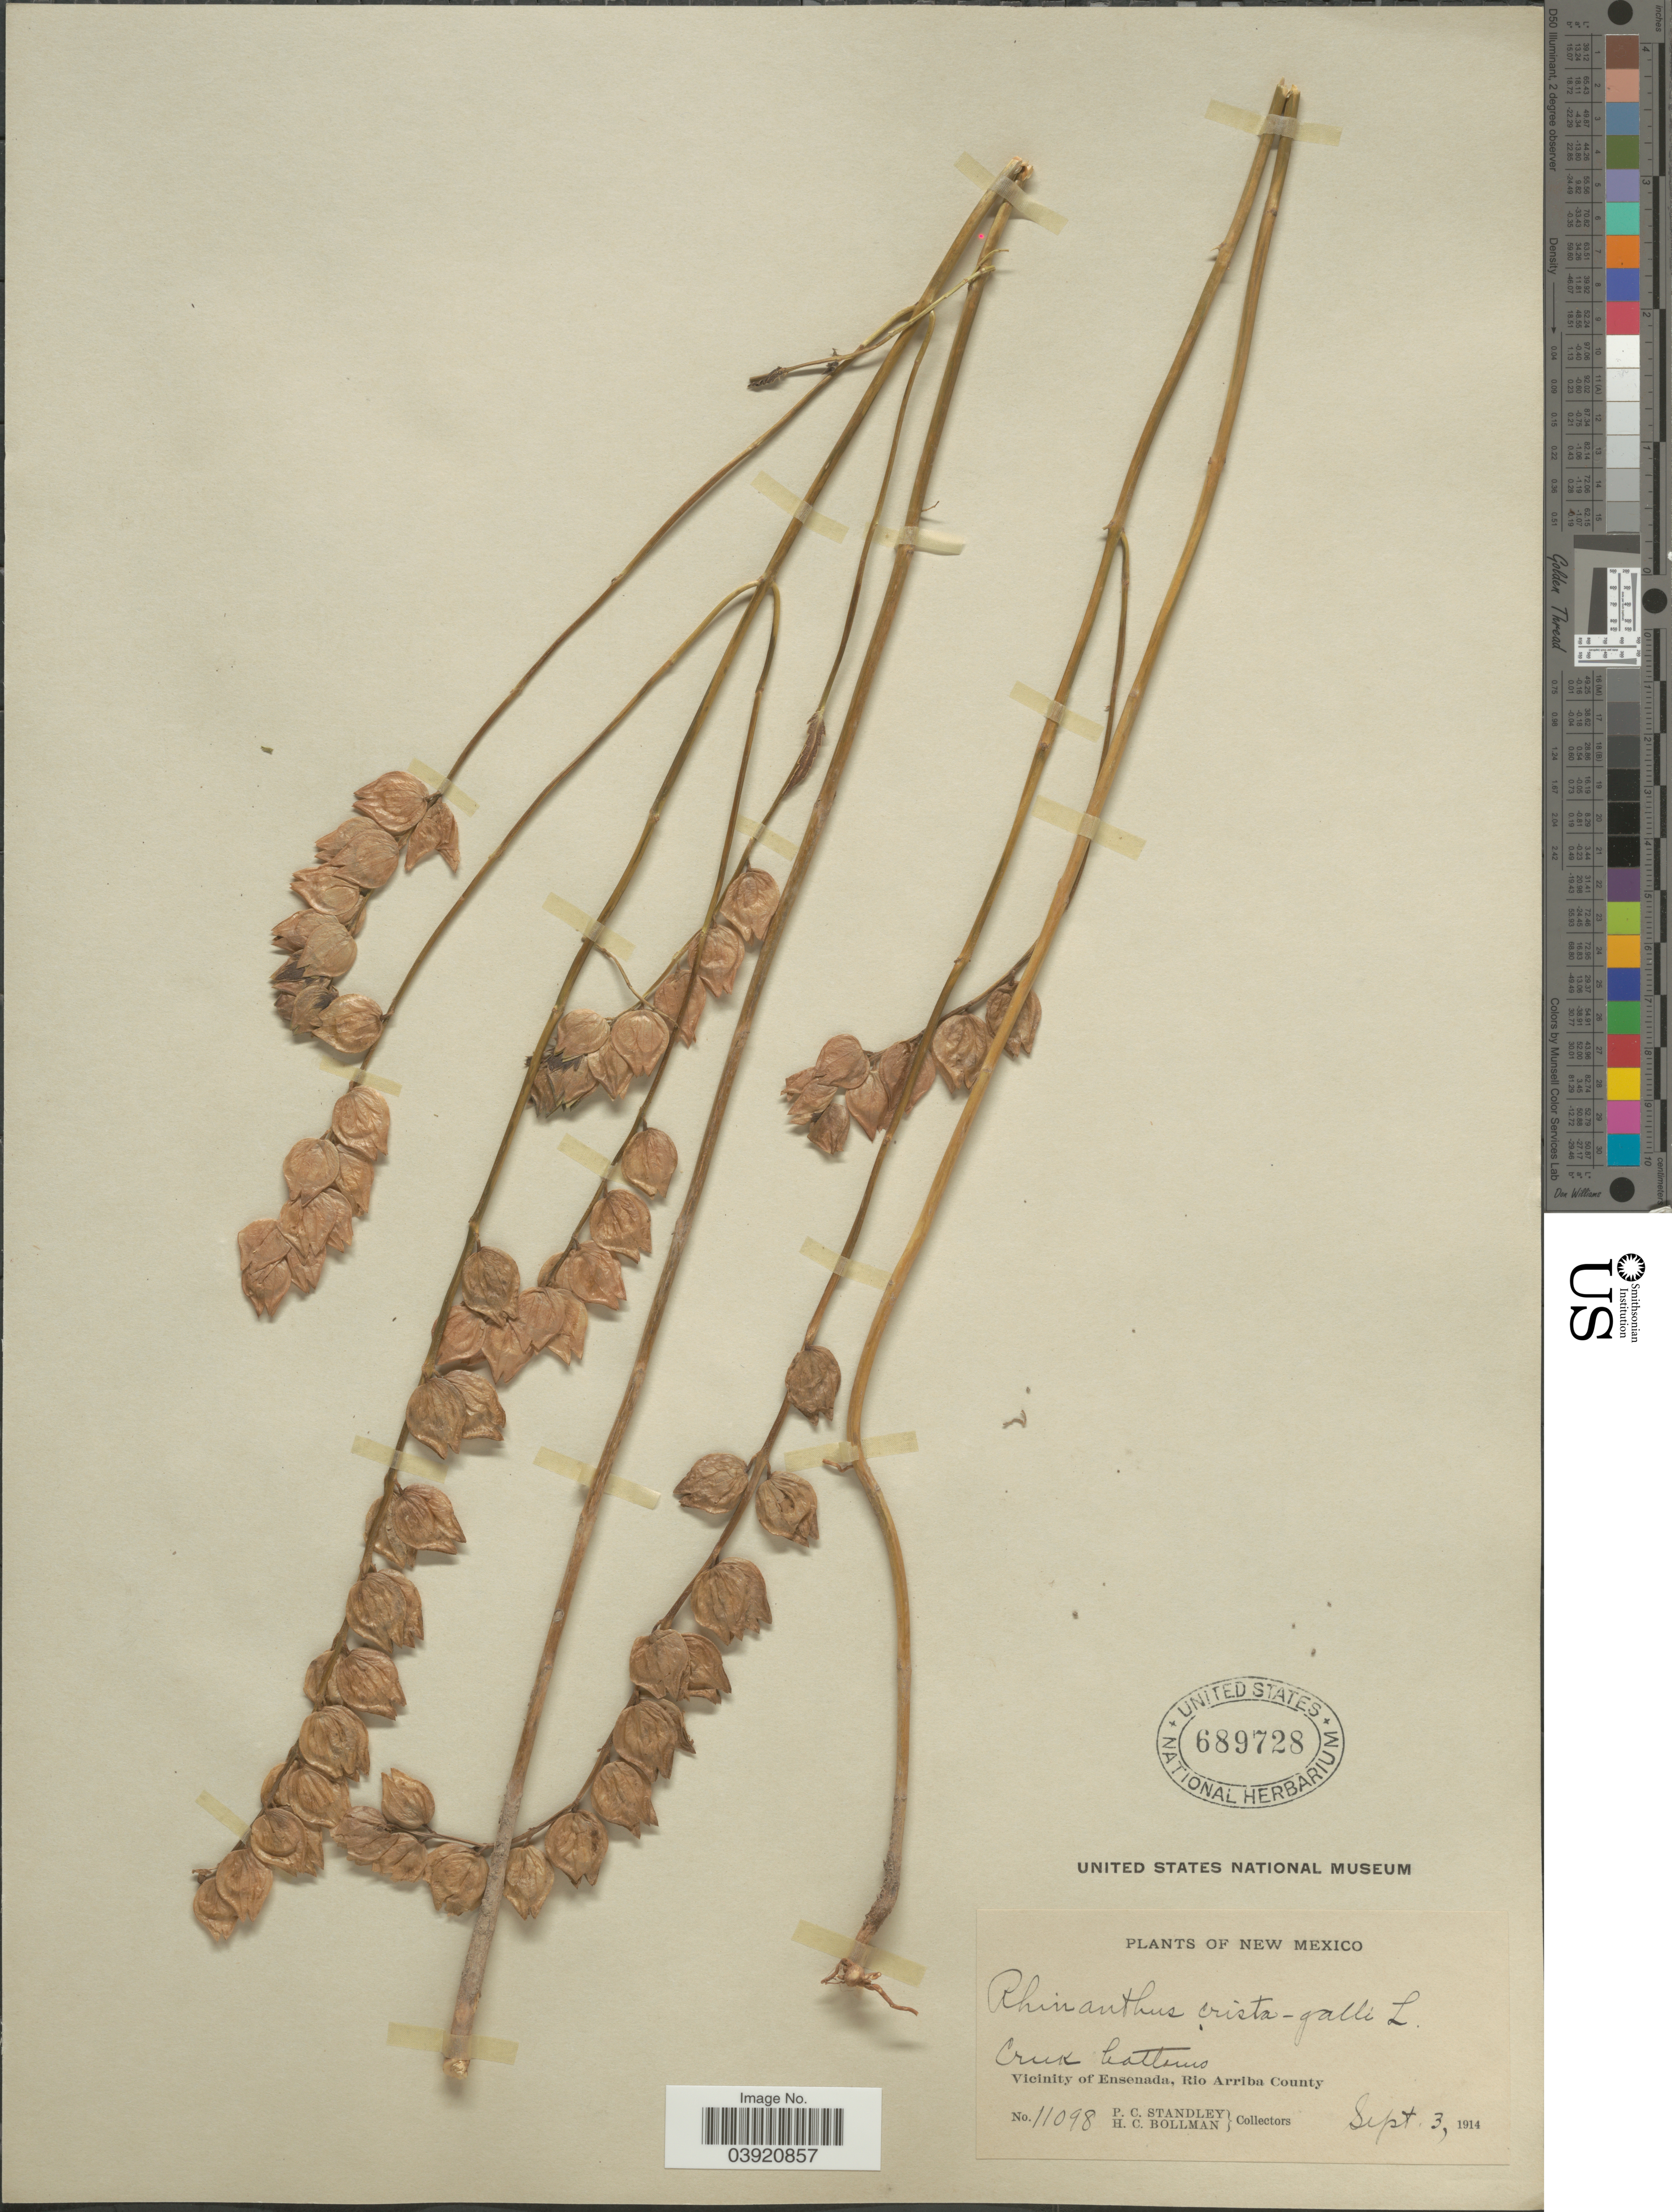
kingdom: Plantae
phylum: Tracheophyta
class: Magnoliopsida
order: Lamiales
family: Orobanchaceae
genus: Rhinanthus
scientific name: Rhinanthus crista-galli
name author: L.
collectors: P. C. Standley & H. C. Bollman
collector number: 11098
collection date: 1914-09-03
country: United States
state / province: New Mexico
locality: Vicinity of Ensenada, Rio Arriba County.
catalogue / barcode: US 689728